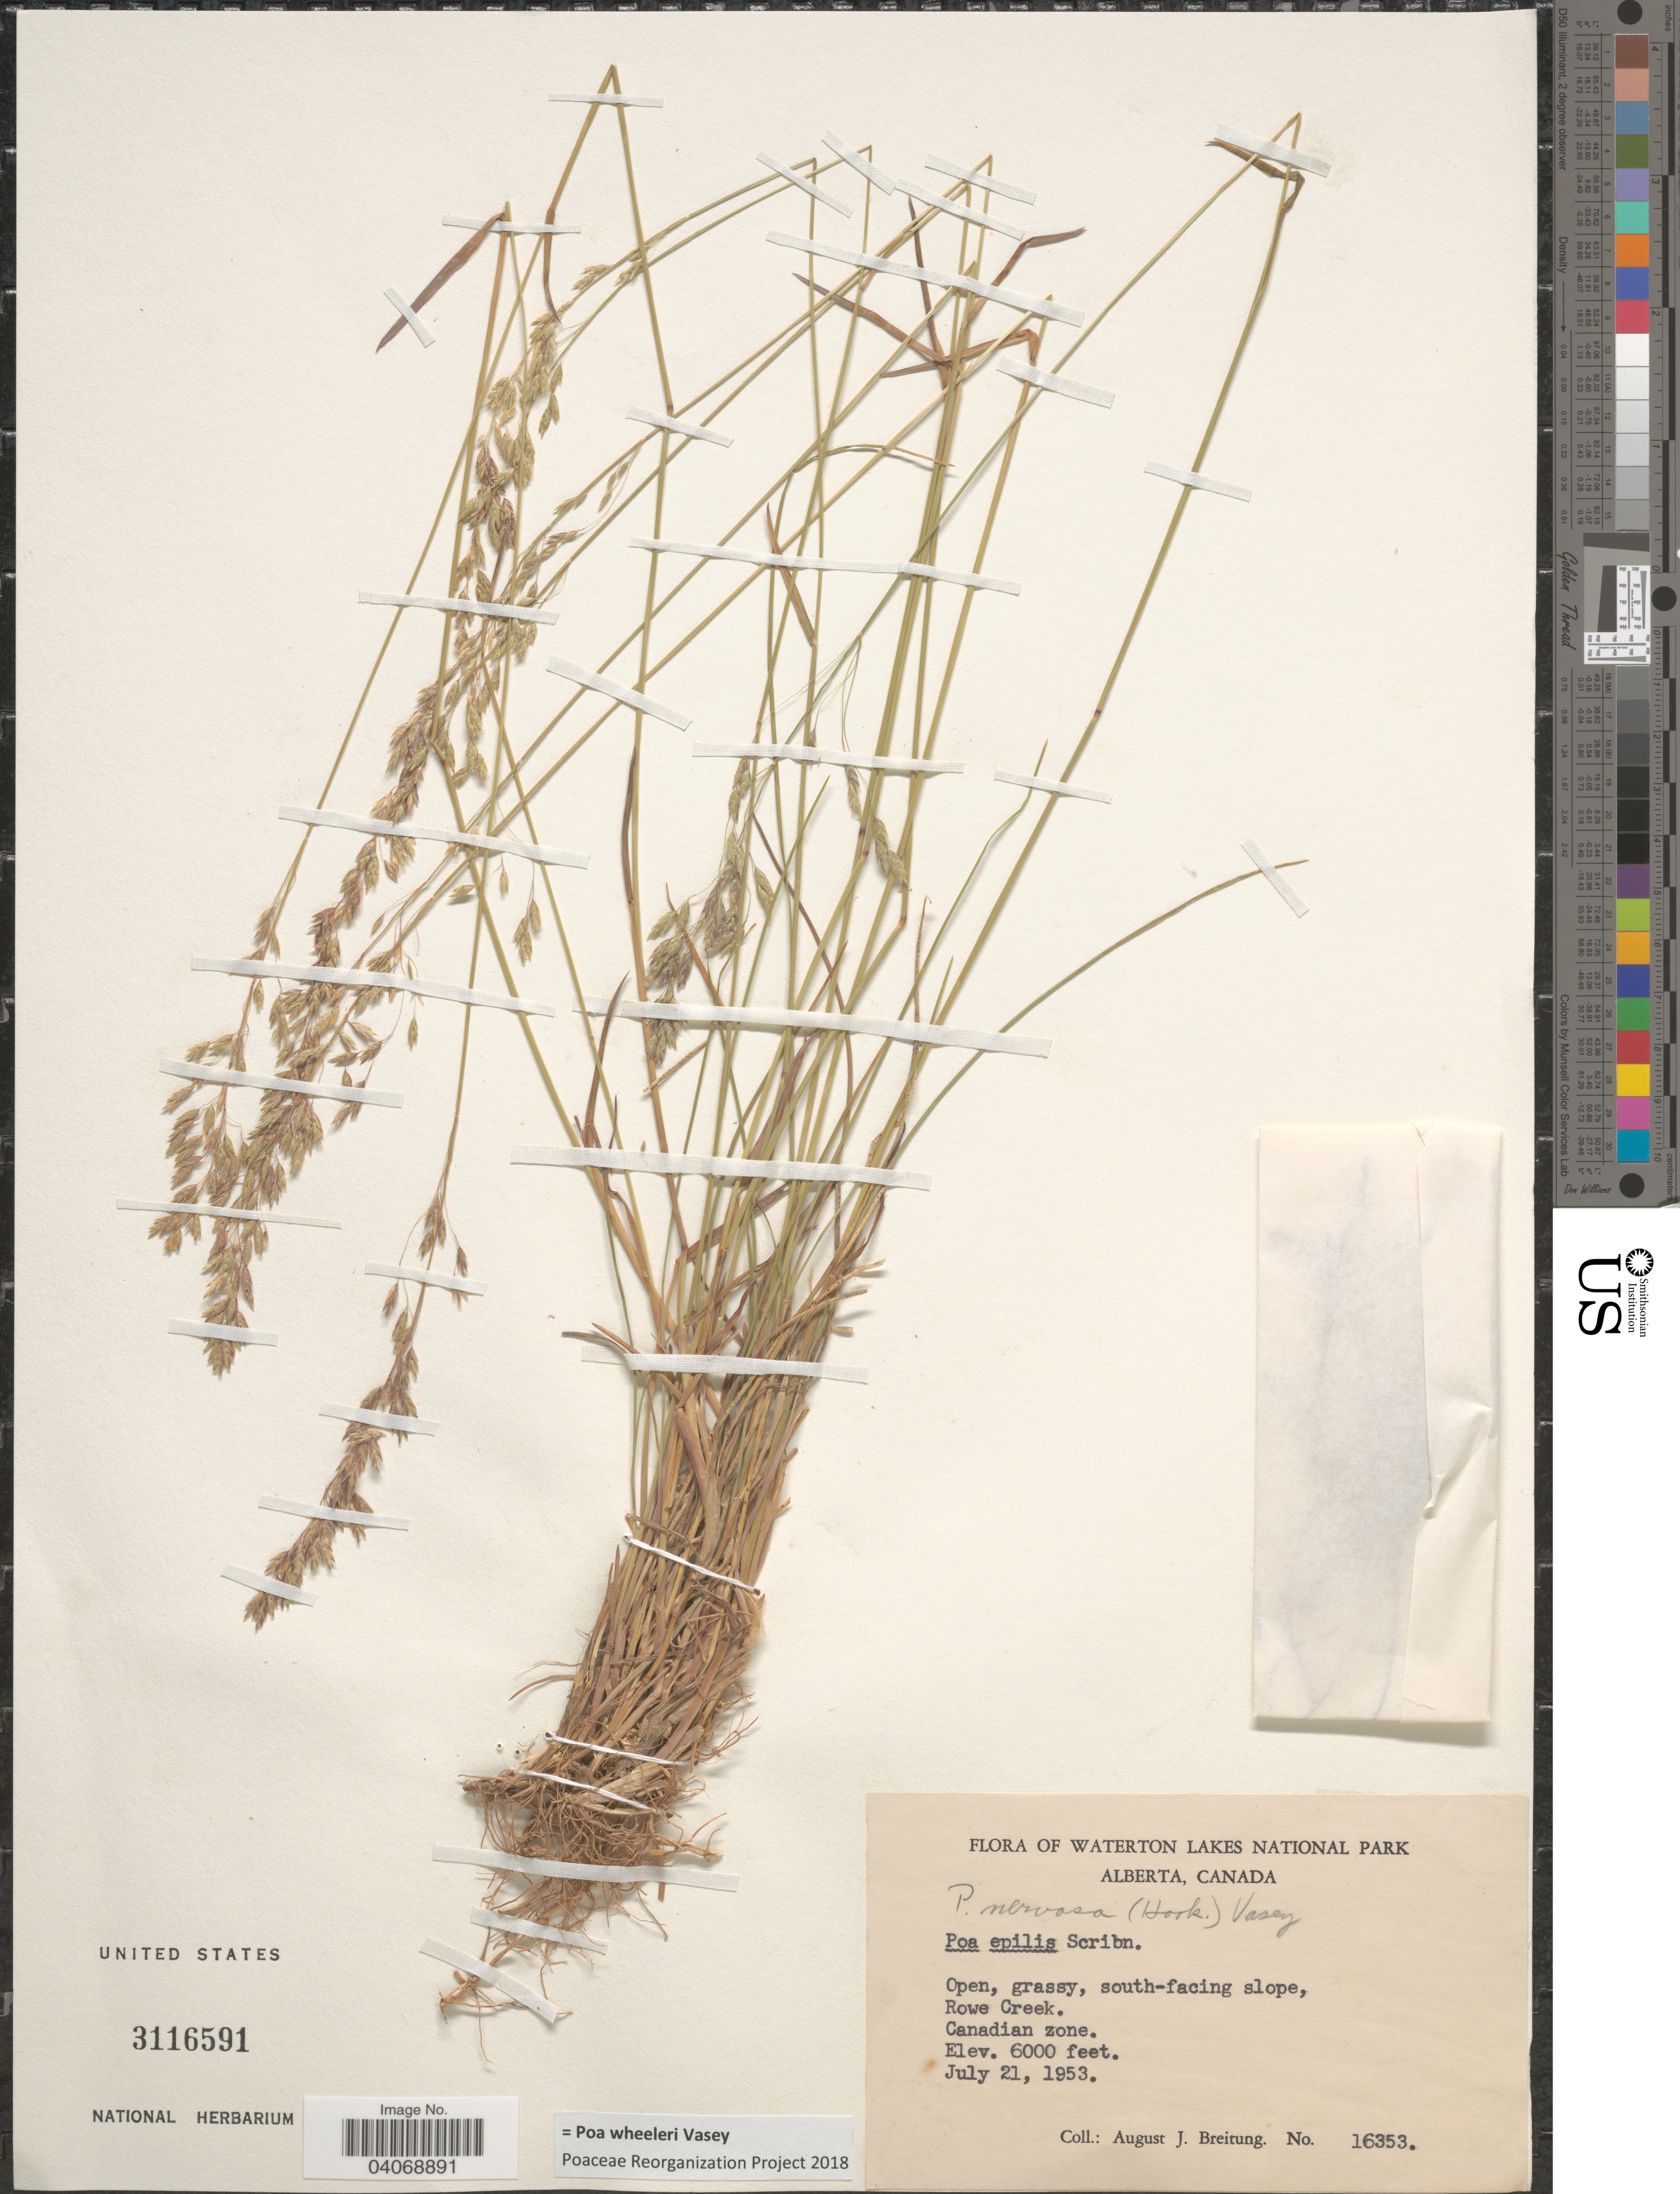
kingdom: Plantae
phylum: Tracheophyta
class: Liliopsida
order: Poales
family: Poaceae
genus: Poa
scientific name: Poa wheeleri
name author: Vasey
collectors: A. Breitung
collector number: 16353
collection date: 1953-07-21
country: Canada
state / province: Alberta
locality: Waterton Lakes National Park. Open, grassy, south-facing slope, Rowe Creek. Canadian zone.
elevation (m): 1829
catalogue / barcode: US 3116591